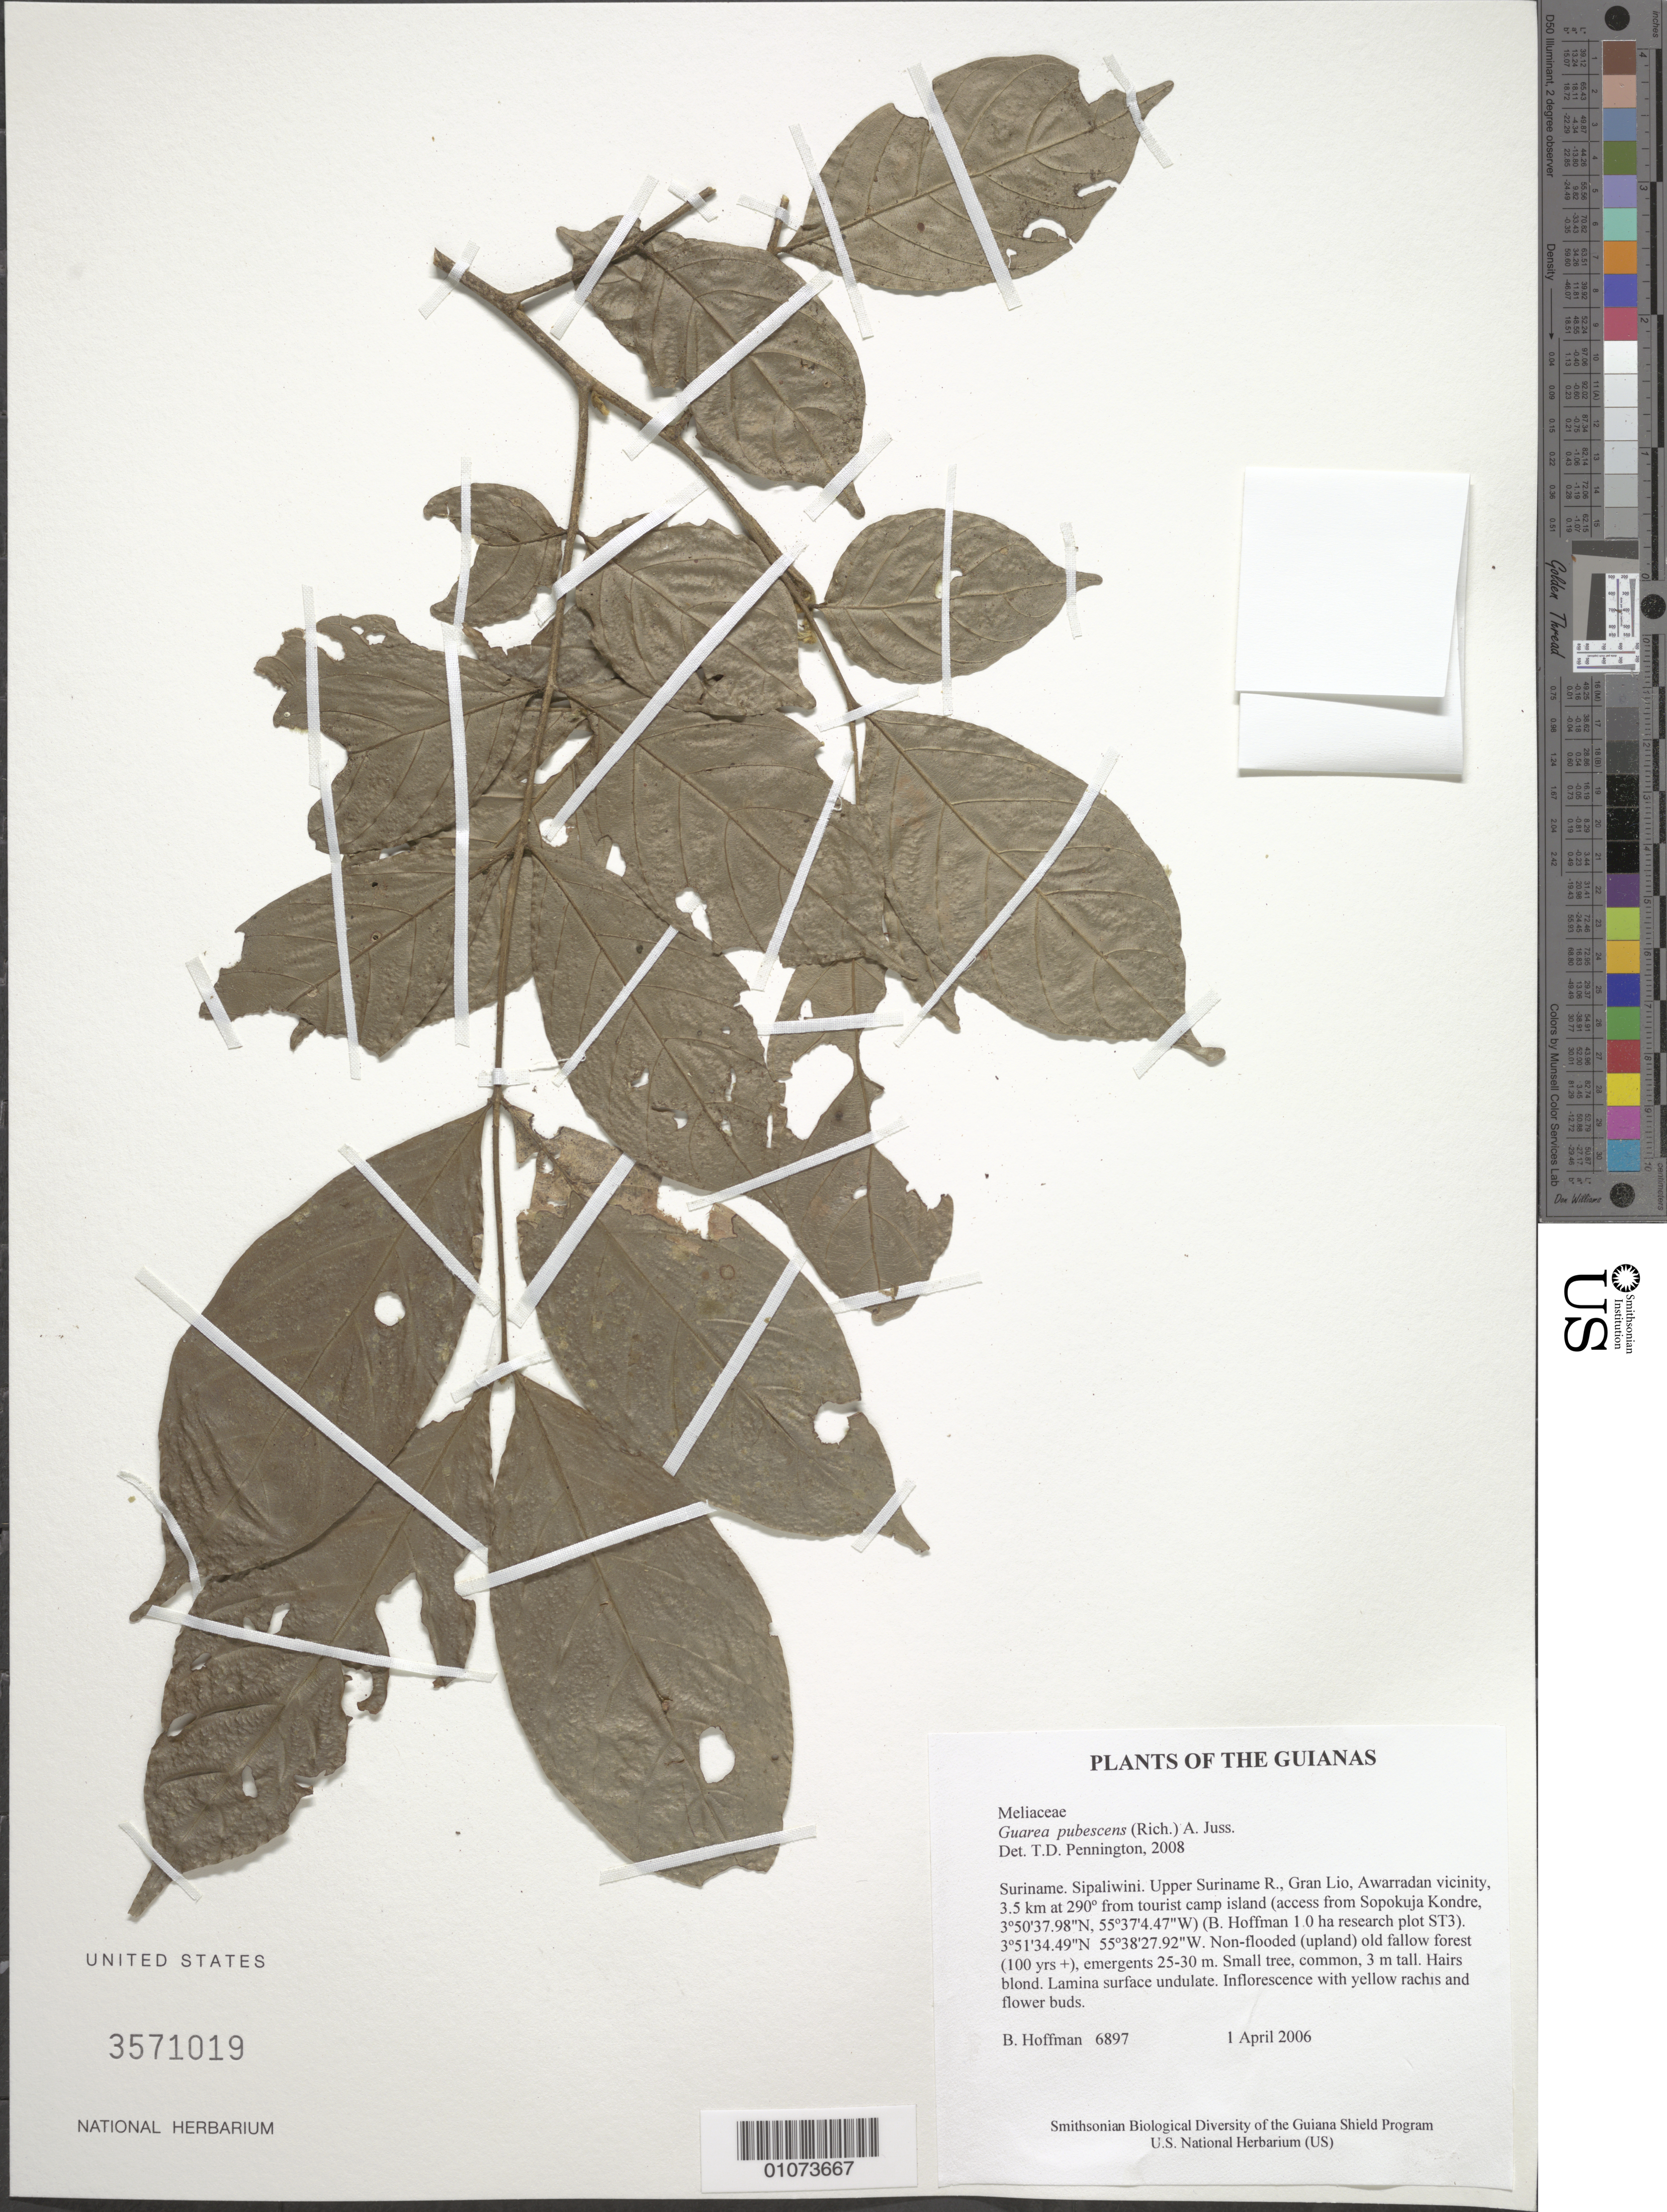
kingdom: Plantae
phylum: Tracheophyta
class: Magnoliopsida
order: Sapindales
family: Meliaceae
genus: Guarea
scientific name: Guarea pubescens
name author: (Rich.) A. Juss.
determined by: Pennington, T. D., (K)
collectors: B. Hoffman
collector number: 6897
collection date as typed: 1 April 2006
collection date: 2006-04-01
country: Suriname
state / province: Sipaliwini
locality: Upper Suriname R., Gran Lio, Awarradan vicinity, 3.5 km at 290º from tourist camp island (access from Sopokuja Kondre, 3º50'37.98"N, 55º37'4.47"W) (B. Hoffman 1.0 ha research plot ST3)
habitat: Non-flooded (upland) old fallow forest (100 yrs +), emergents 25-30 m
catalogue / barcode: US 3571019